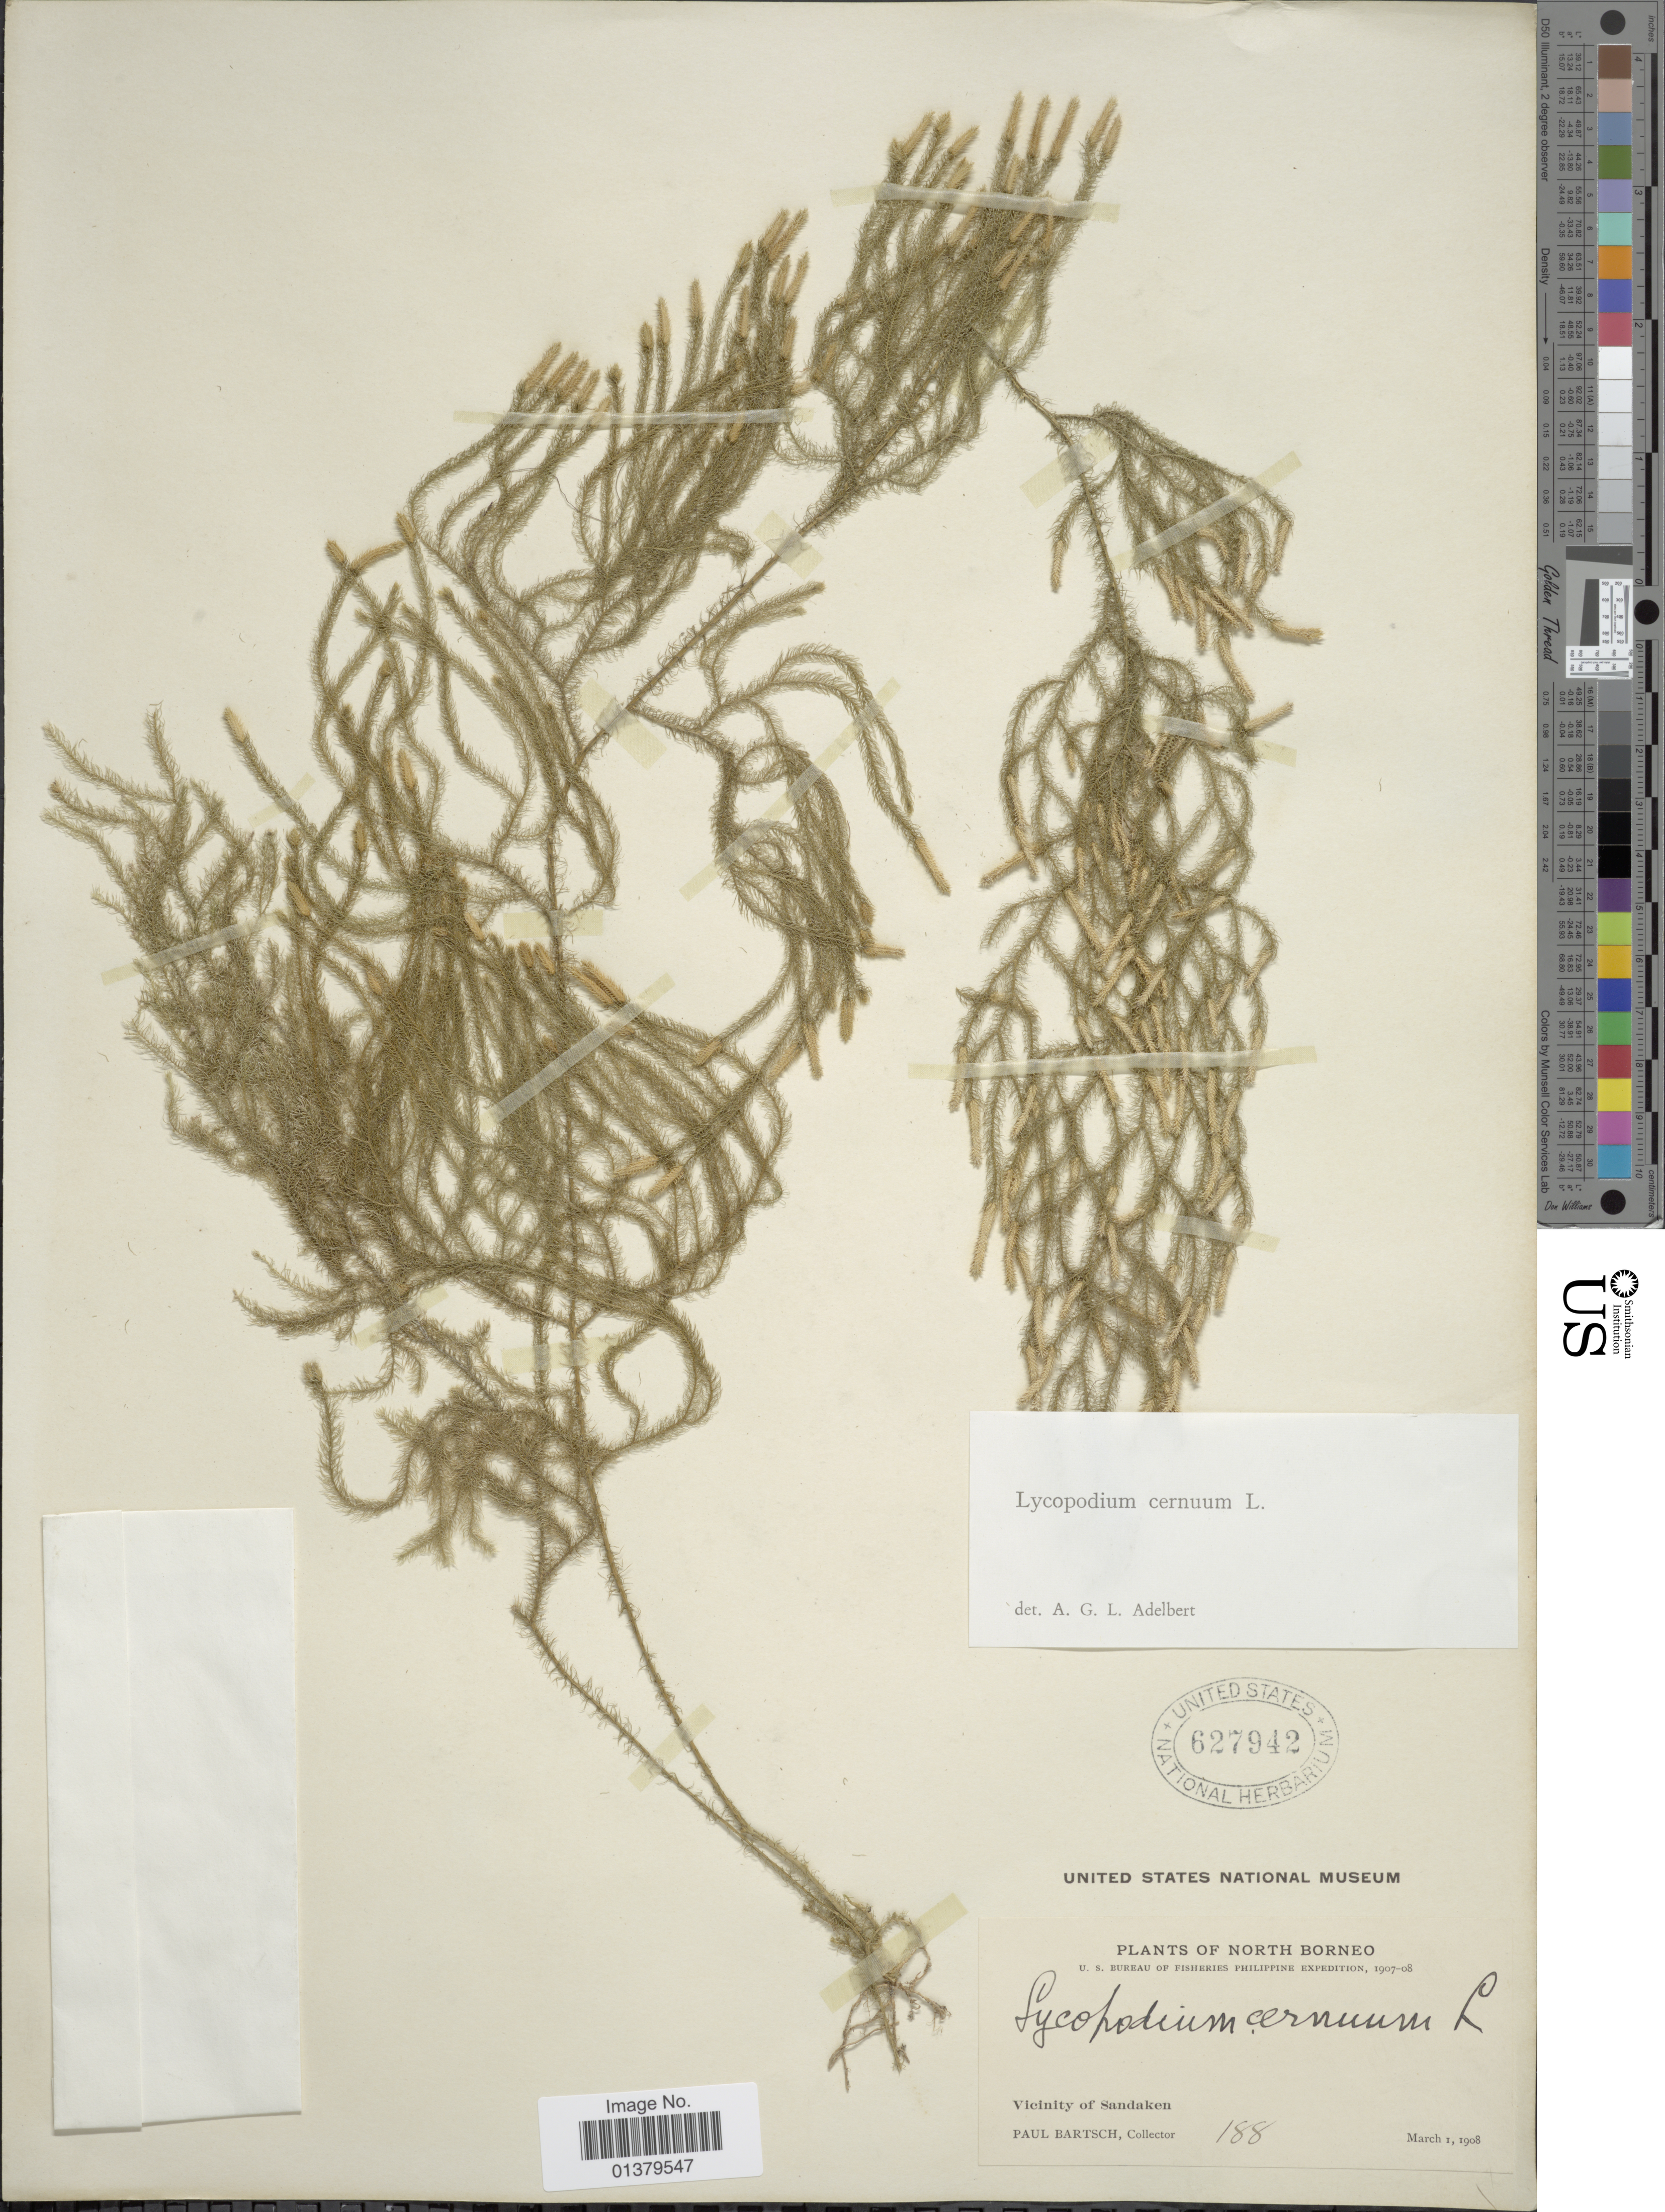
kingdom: Plantae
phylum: Tracheophyta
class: Lycopodiopsida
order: Lycopodiales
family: Lycopodiaceae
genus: Palhinhaea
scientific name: Palhinhaea cernua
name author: (L.) Vasc. & Franco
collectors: P. Bartsch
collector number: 188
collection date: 1908-03-01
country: Malaysia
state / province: Sabah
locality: North Borneo, Vicinity of Sandaken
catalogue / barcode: US 627942